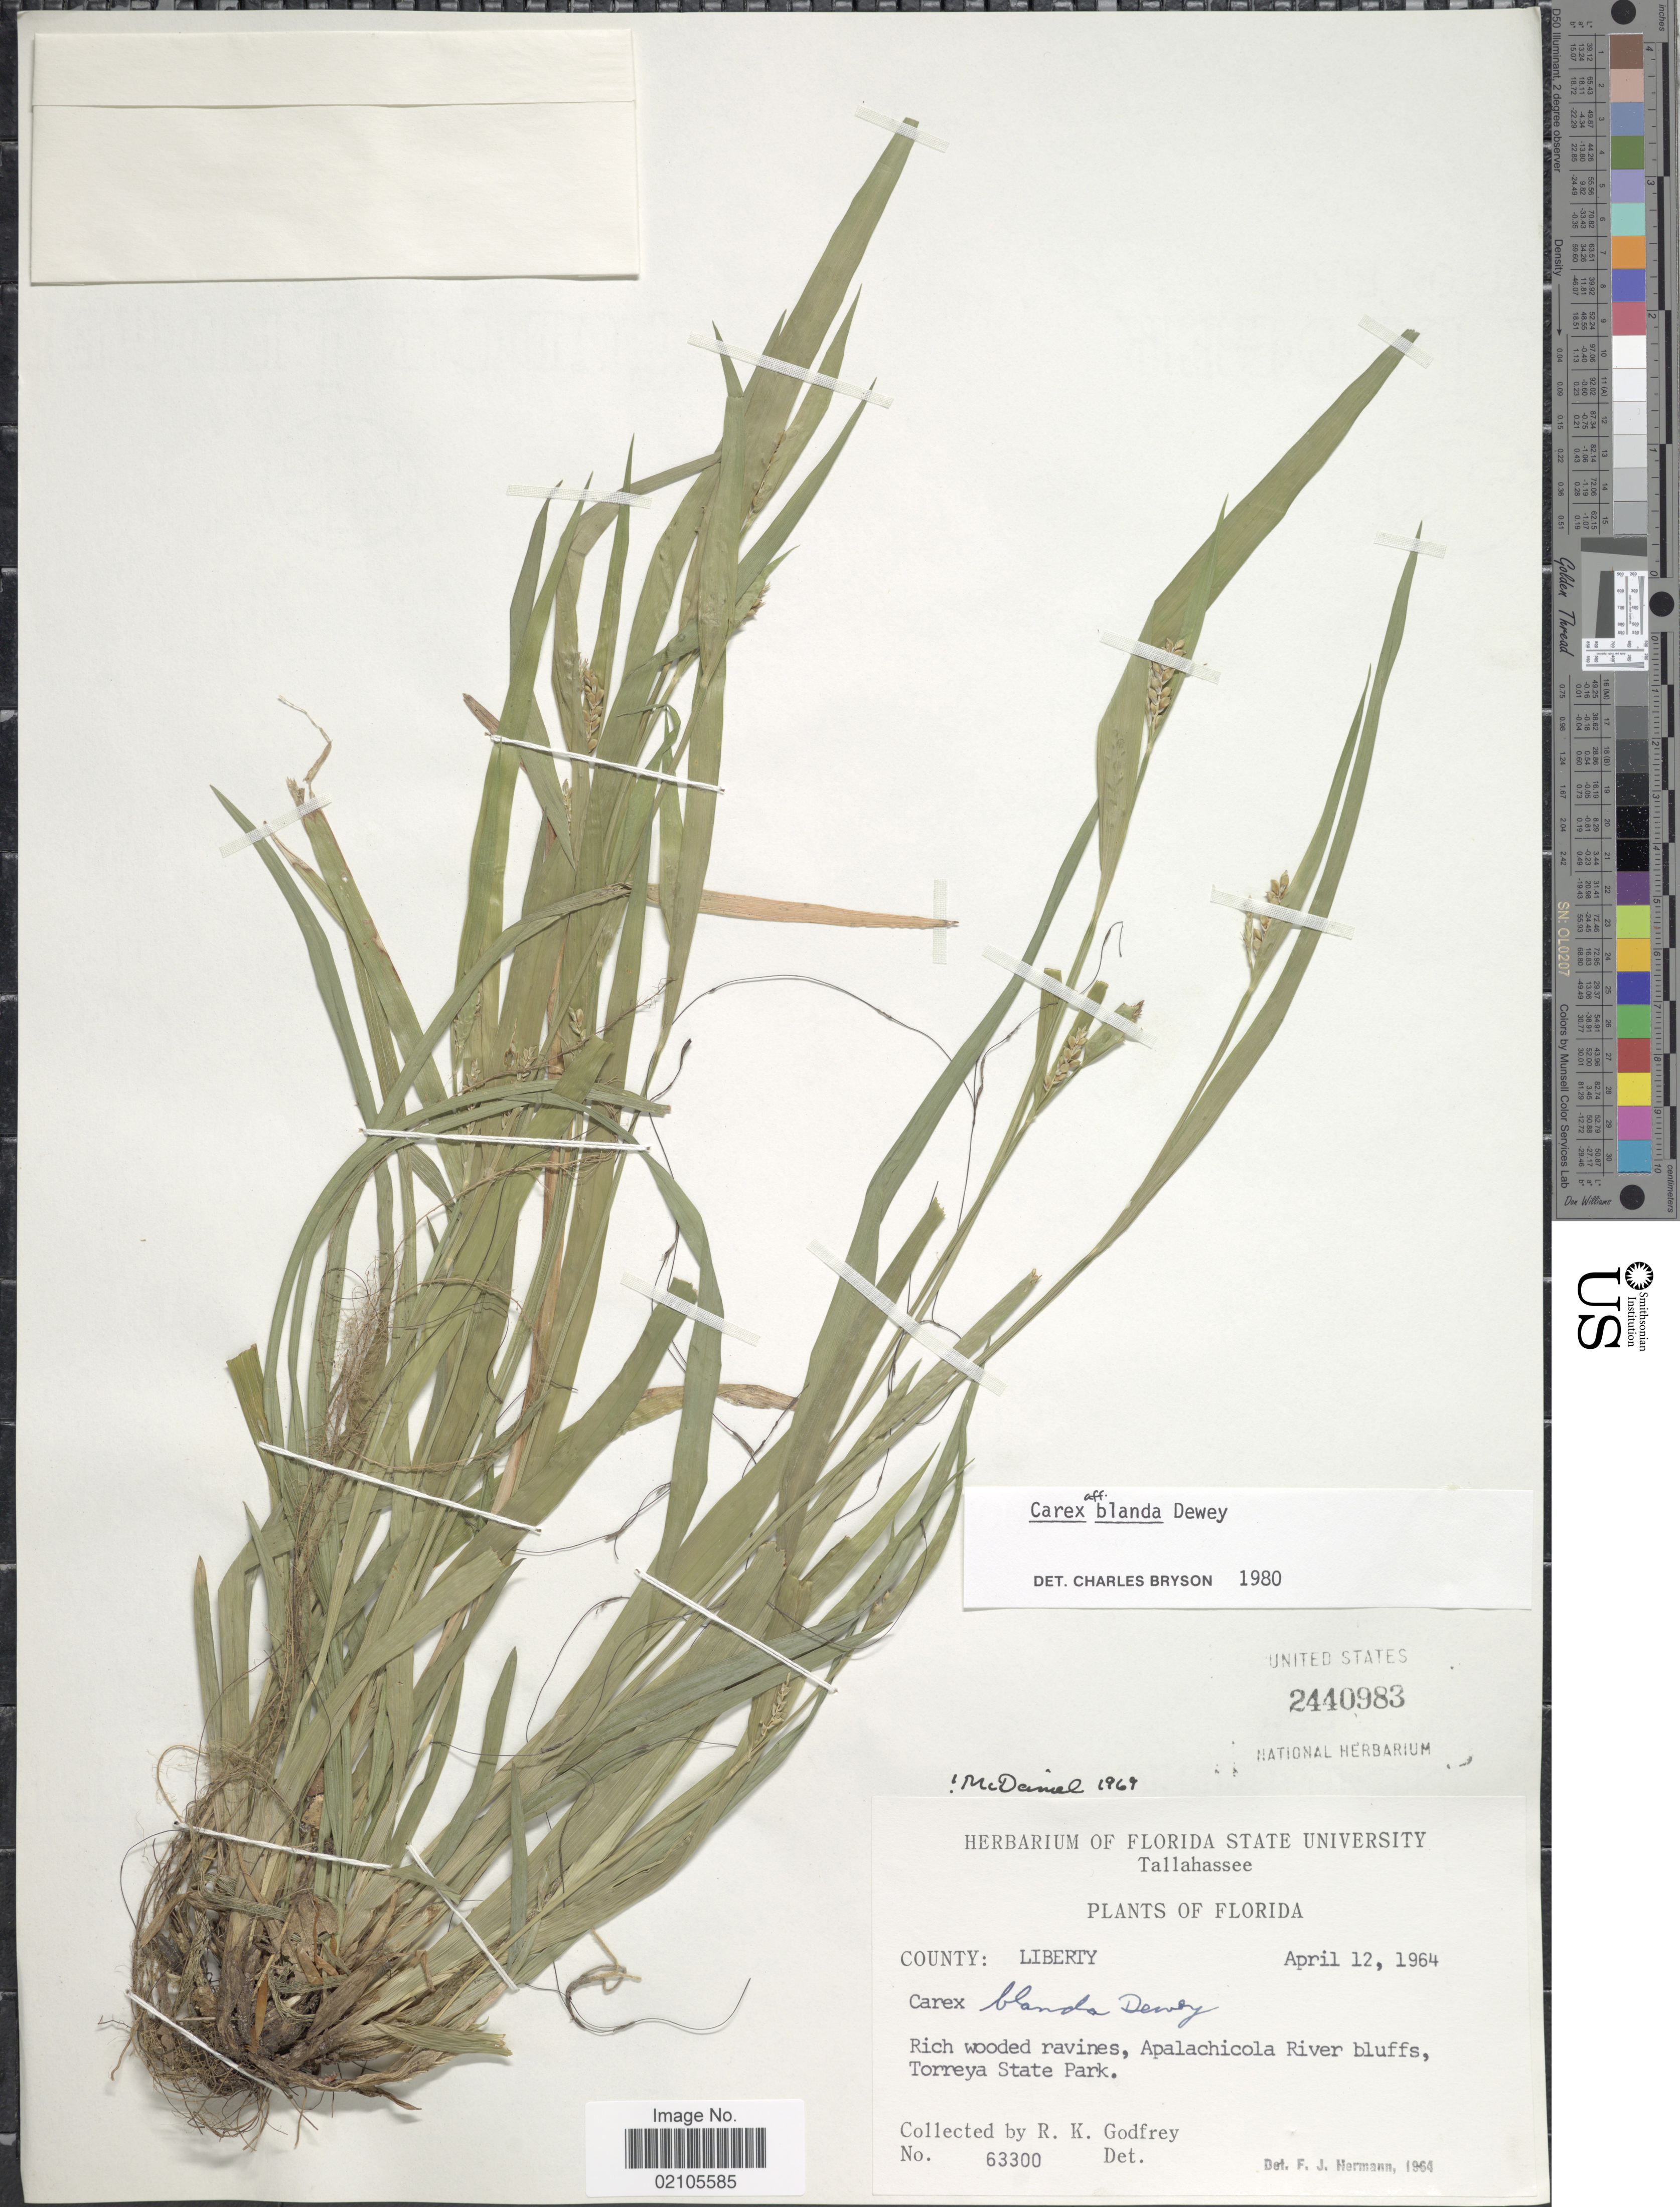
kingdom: Plantae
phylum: Tracheophyta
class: Liliopsida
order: Poales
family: Cyperaceae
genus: Carex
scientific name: Carex blanda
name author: Dewey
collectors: R. K. Godfrey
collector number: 63300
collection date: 1964-04-12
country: United States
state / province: Florida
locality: County:Liberty, Rich wood ravines, Apalachicola River bluffs, Torreya State Park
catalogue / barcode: US 2440983